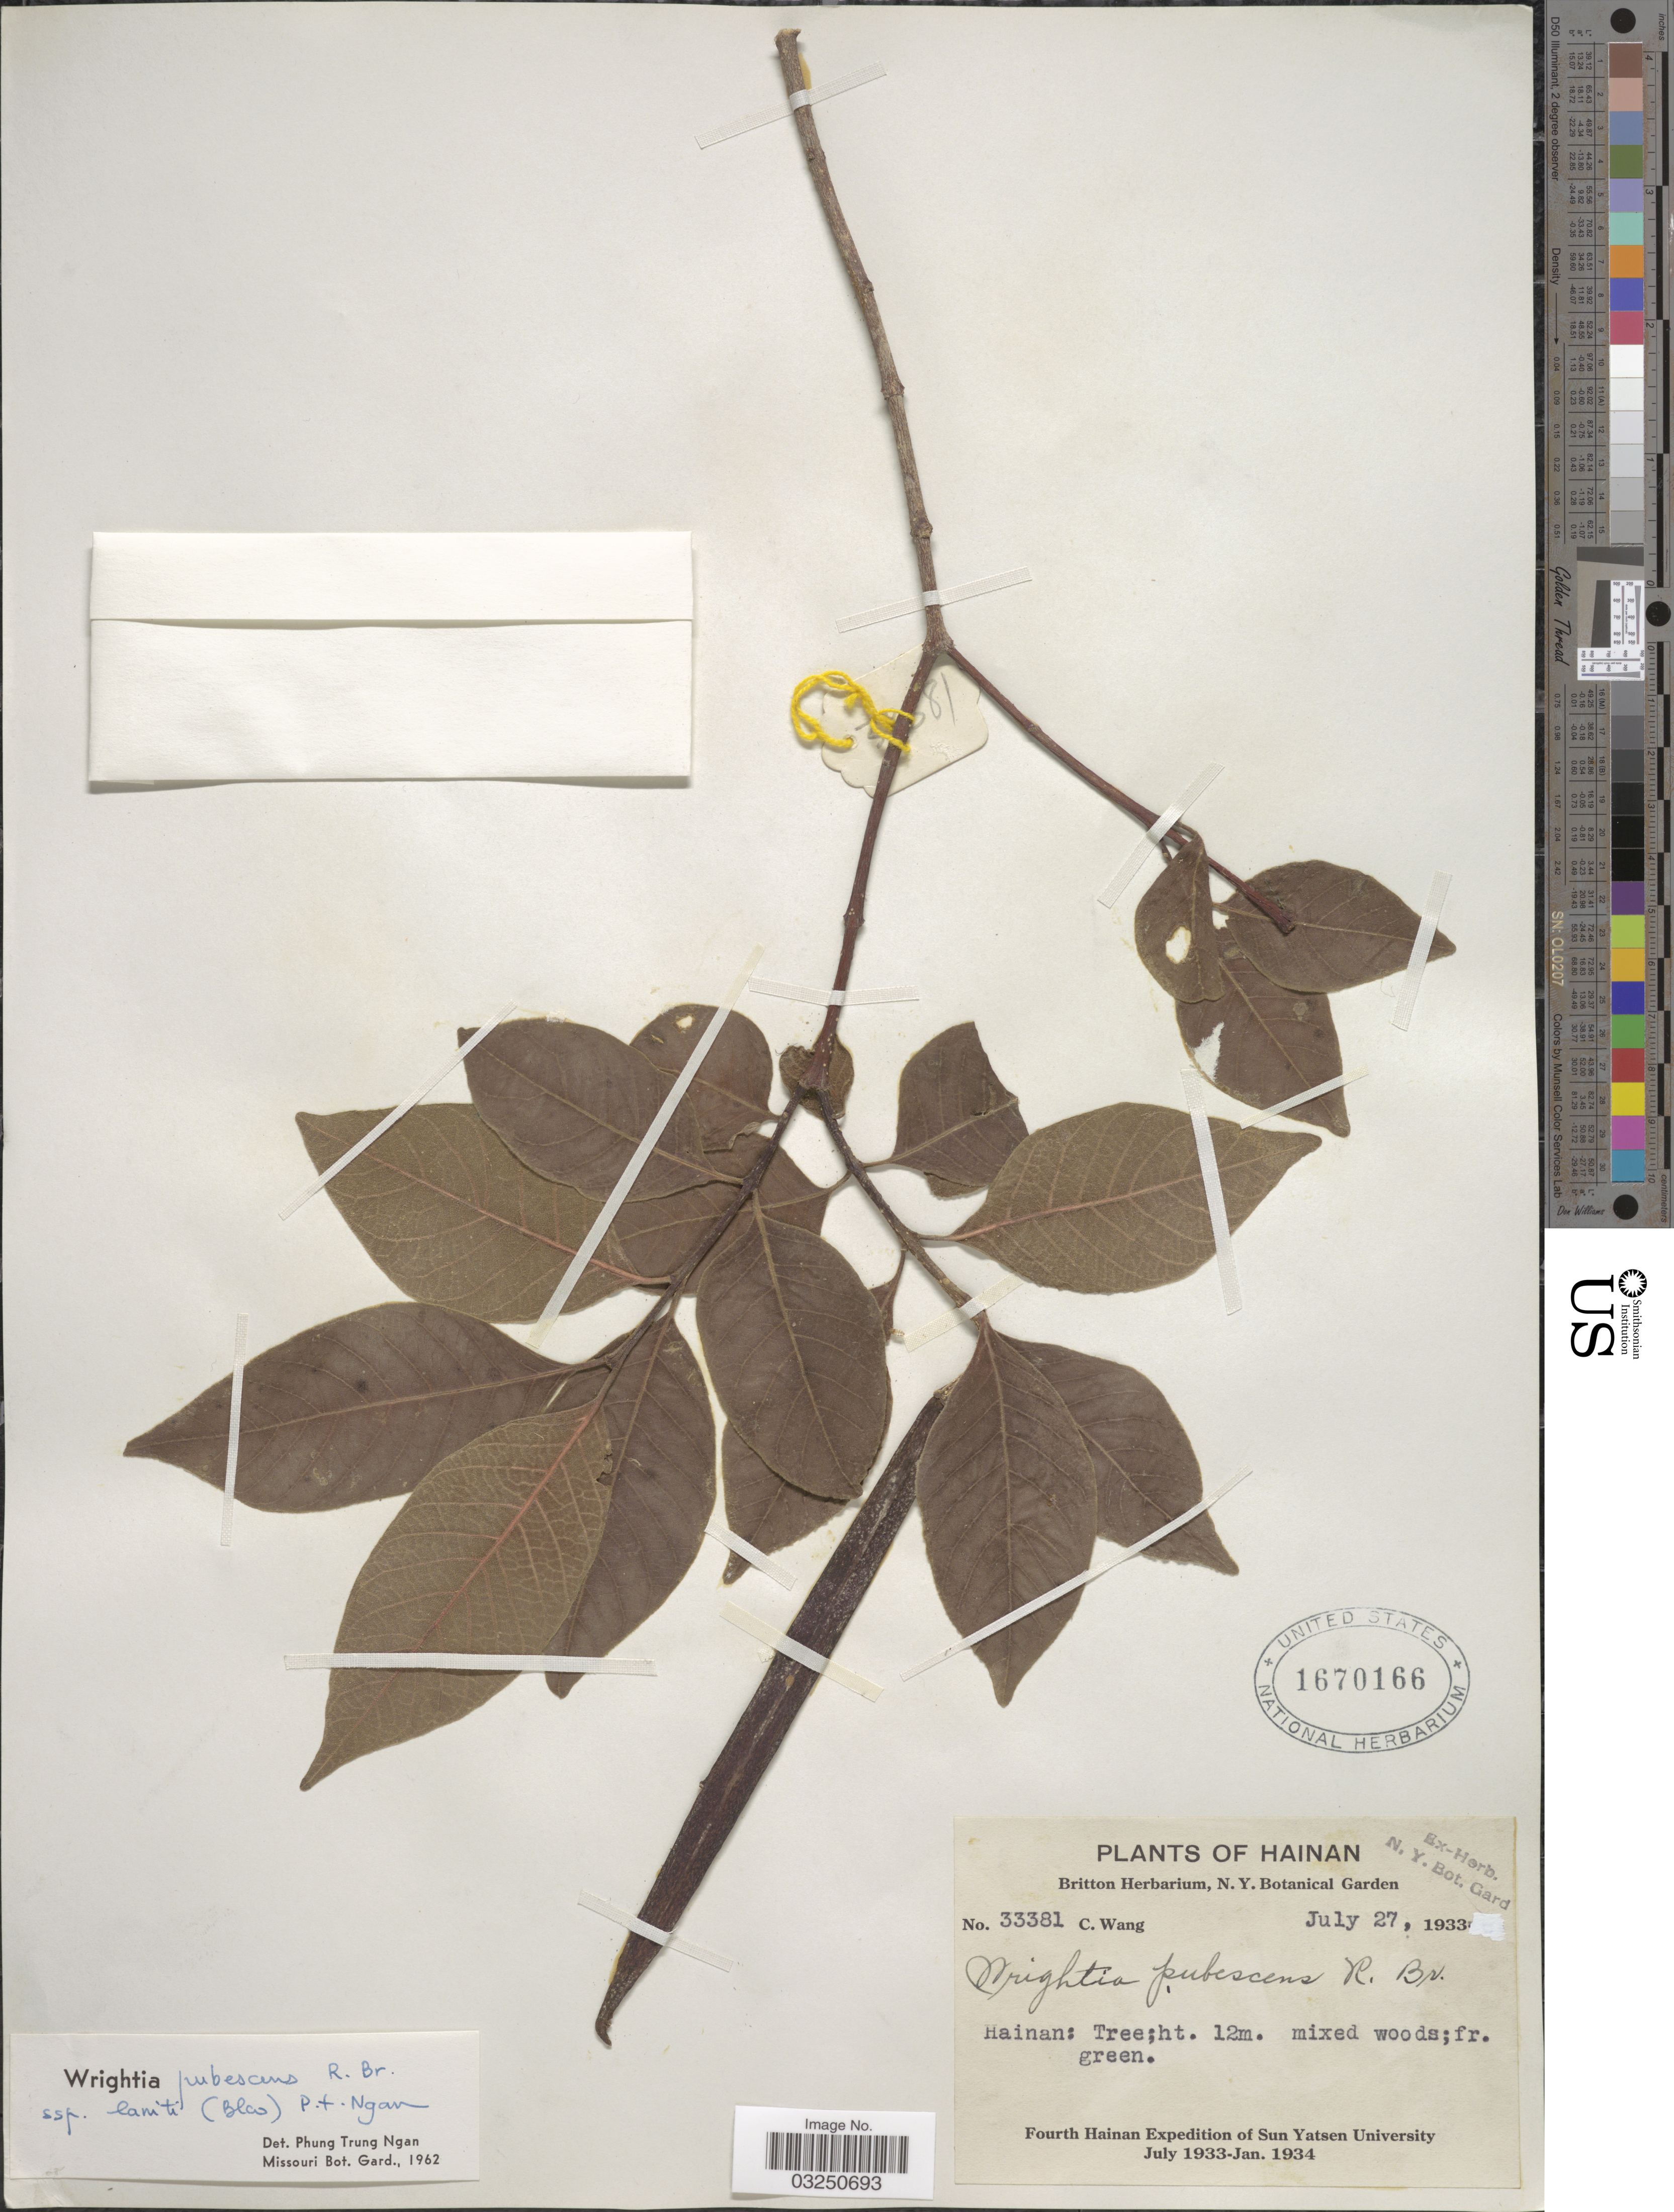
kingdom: Plantae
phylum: Tracheophyta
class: Magnoliopsida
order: Gentianales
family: Apocynaceae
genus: Wrightia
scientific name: Wrightia pubescens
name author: R. Br.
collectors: C. Wang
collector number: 33381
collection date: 1933-07-27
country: China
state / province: Hainan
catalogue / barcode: US 1670166